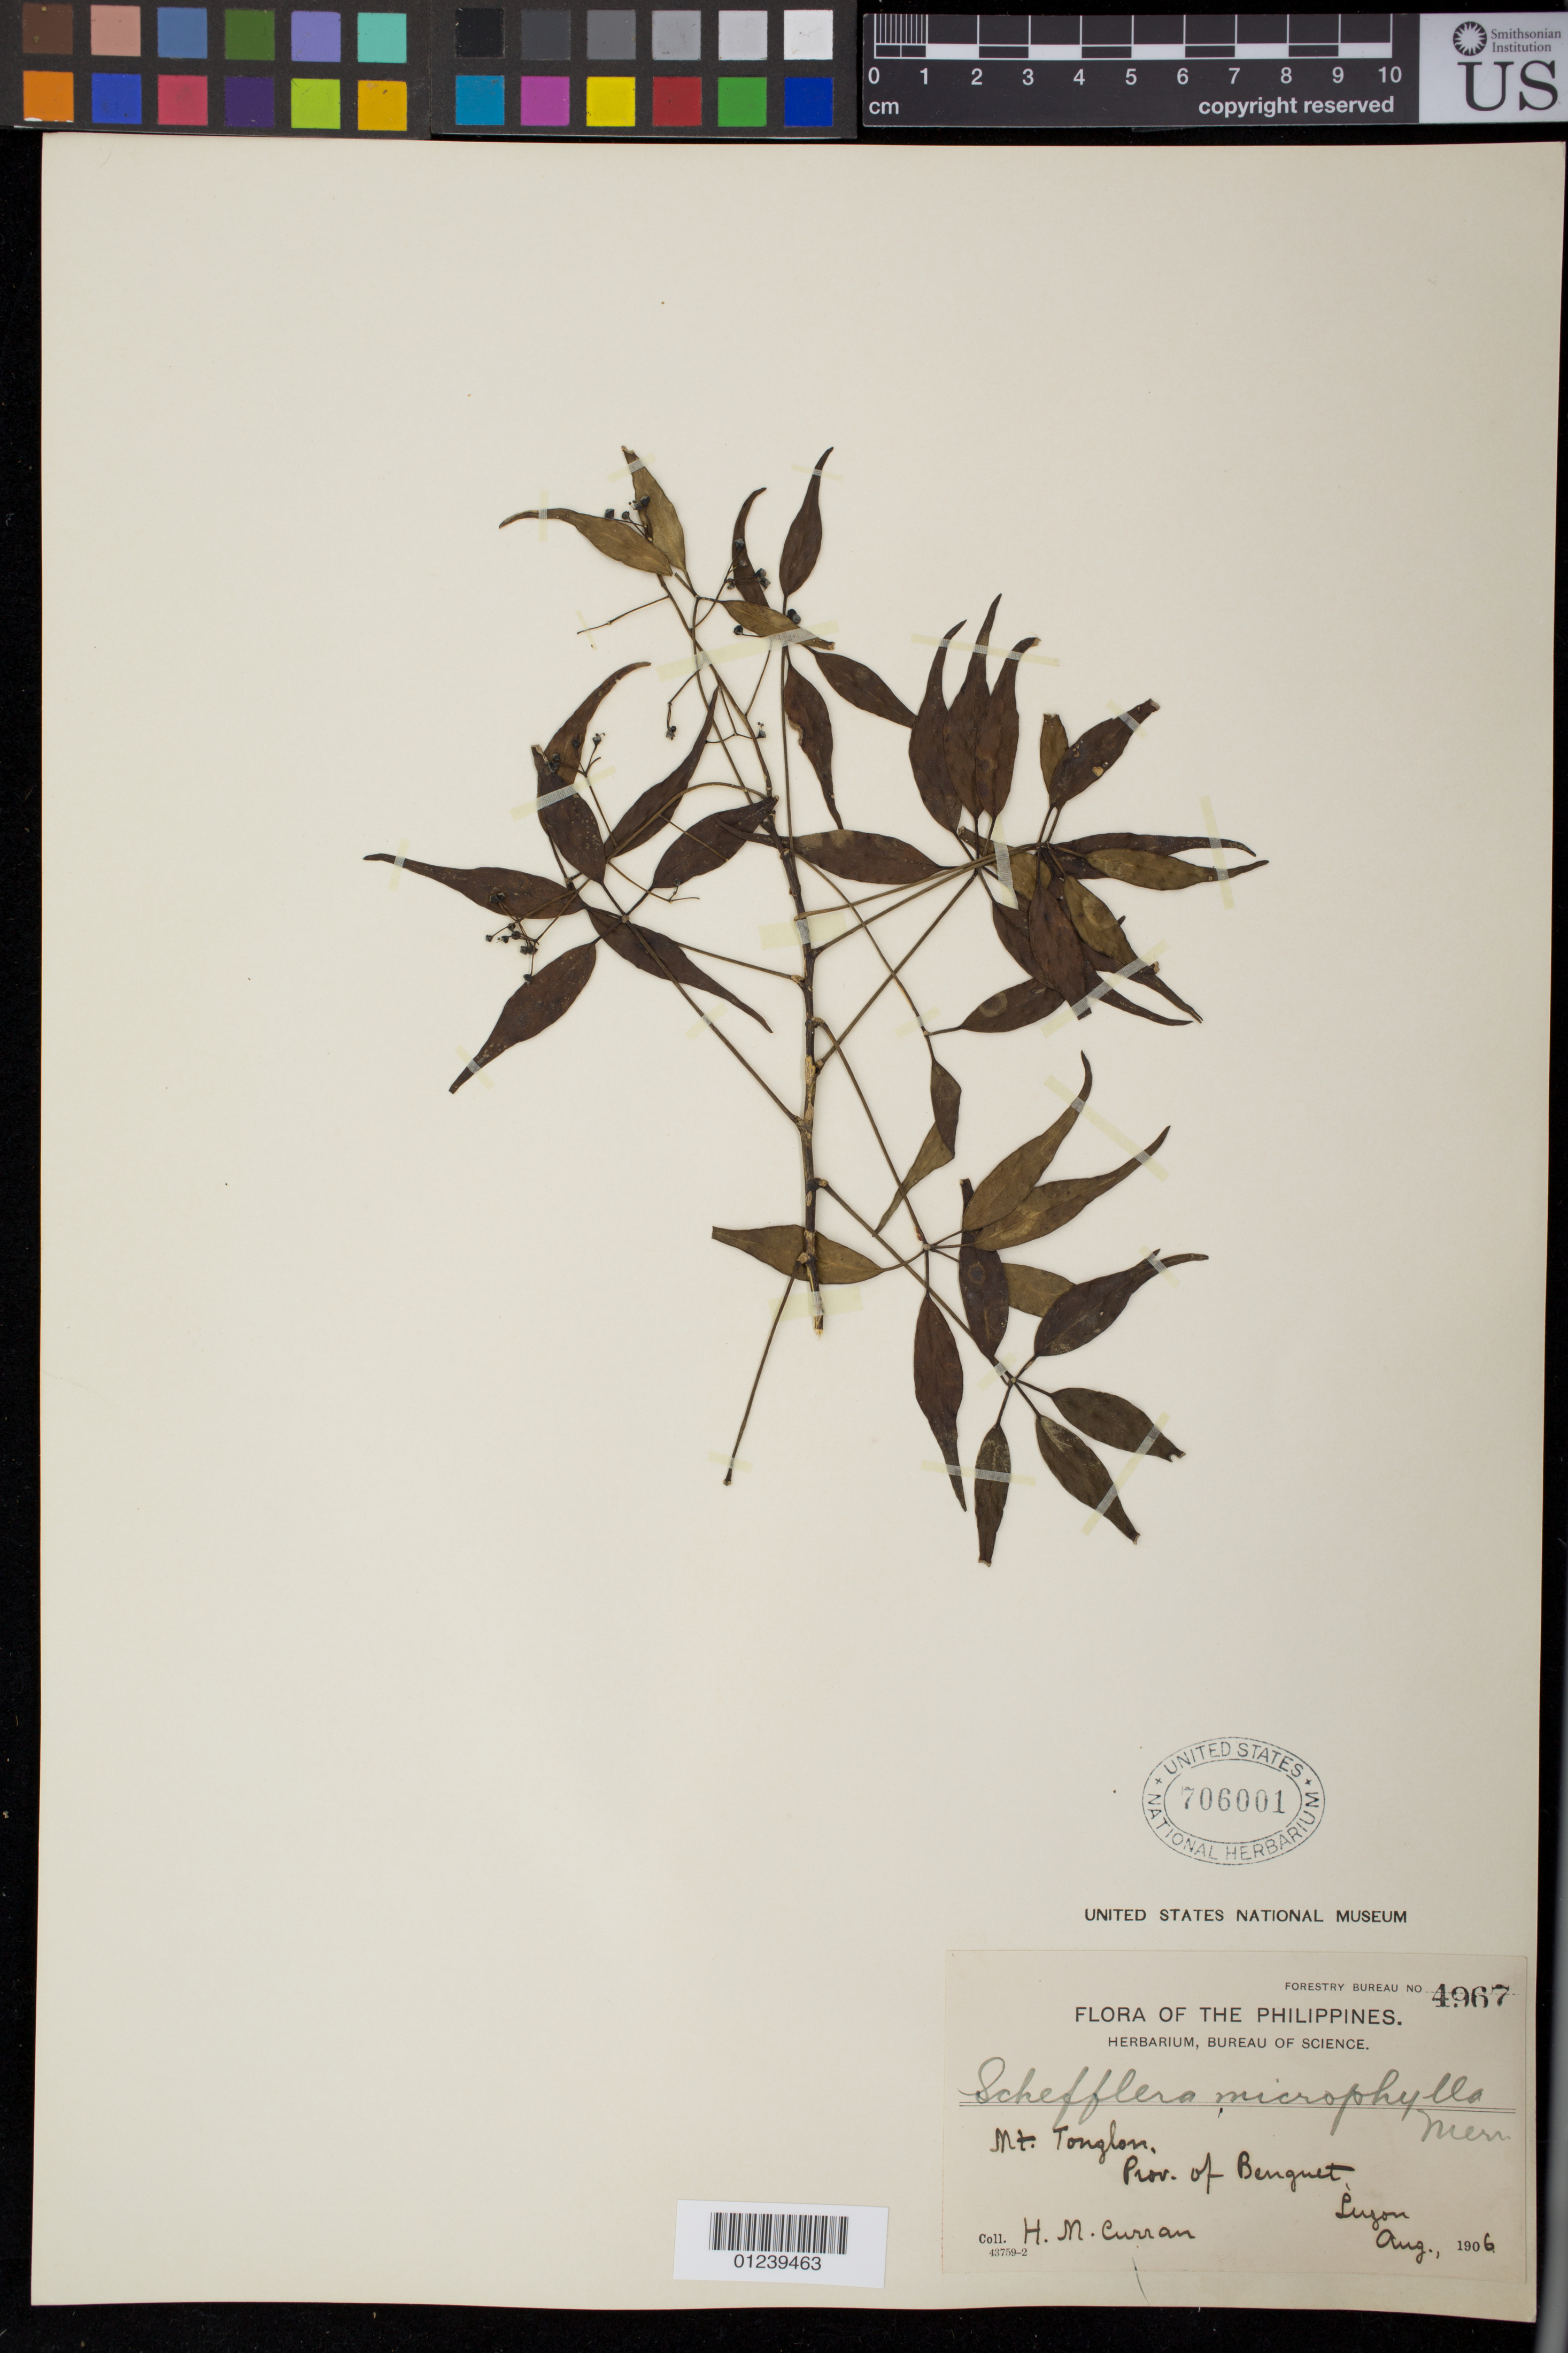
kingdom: Plantae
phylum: Tracheophyta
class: Magnoliopsida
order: Apiales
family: Araliaceae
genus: Schefflera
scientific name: Schefflera microphylla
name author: Merr.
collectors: H. M. Curran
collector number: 4967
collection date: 1906-08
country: Philippines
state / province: Cordillera (Administrative Region)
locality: Mt. Tonglon, Prov. of Benguet, Luzon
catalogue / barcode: US 706001